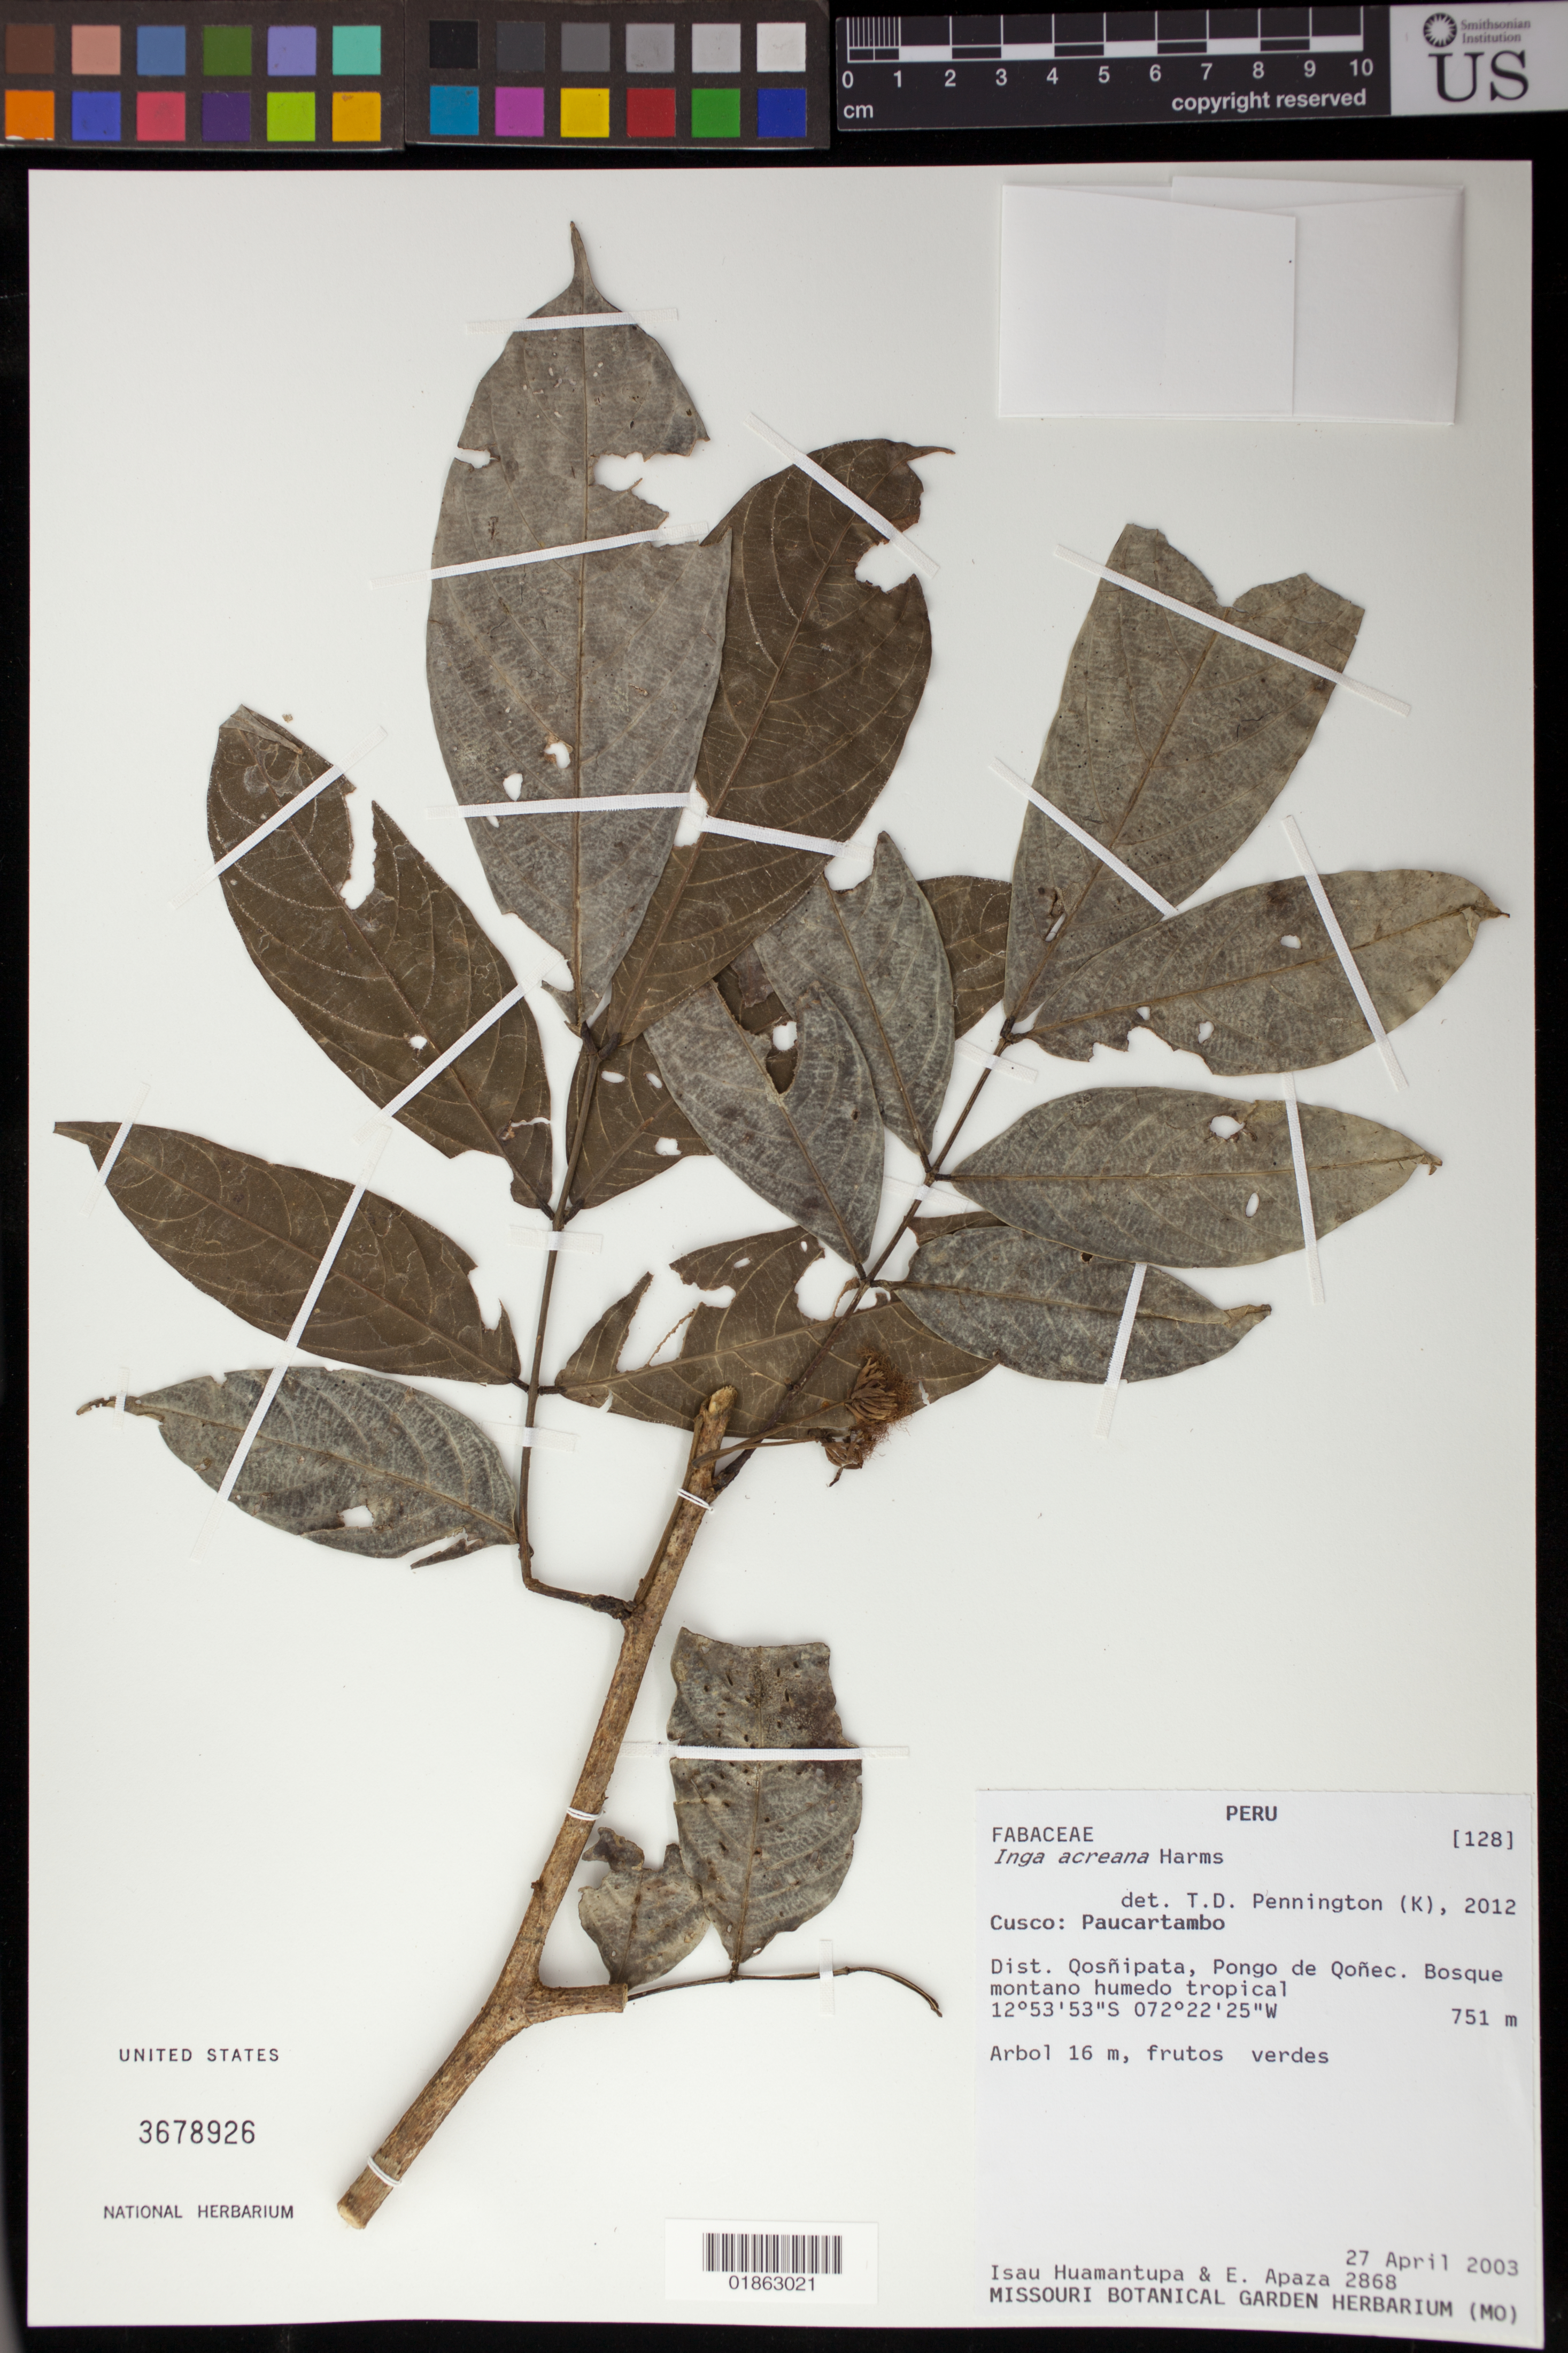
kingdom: Plantae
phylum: Tracheophyta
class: Magnoliopsida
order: Fabales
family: Fabaceae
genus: Inga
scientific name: Inga acreana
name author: Harms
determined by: Pennington, T. D., (K)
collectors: I. Huamantupa & E. Apaza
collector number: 2868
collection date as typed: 27 April 2003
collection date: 2003-04-27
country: Peru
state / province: Cusco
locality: Paucartambo, Dist. Qosñipata, Pongo de Qoñec.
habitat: Bosque montano humedo tropical.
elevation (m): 751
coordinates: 12 53 53 S, 72 22 25 W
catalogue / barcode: US 3678926